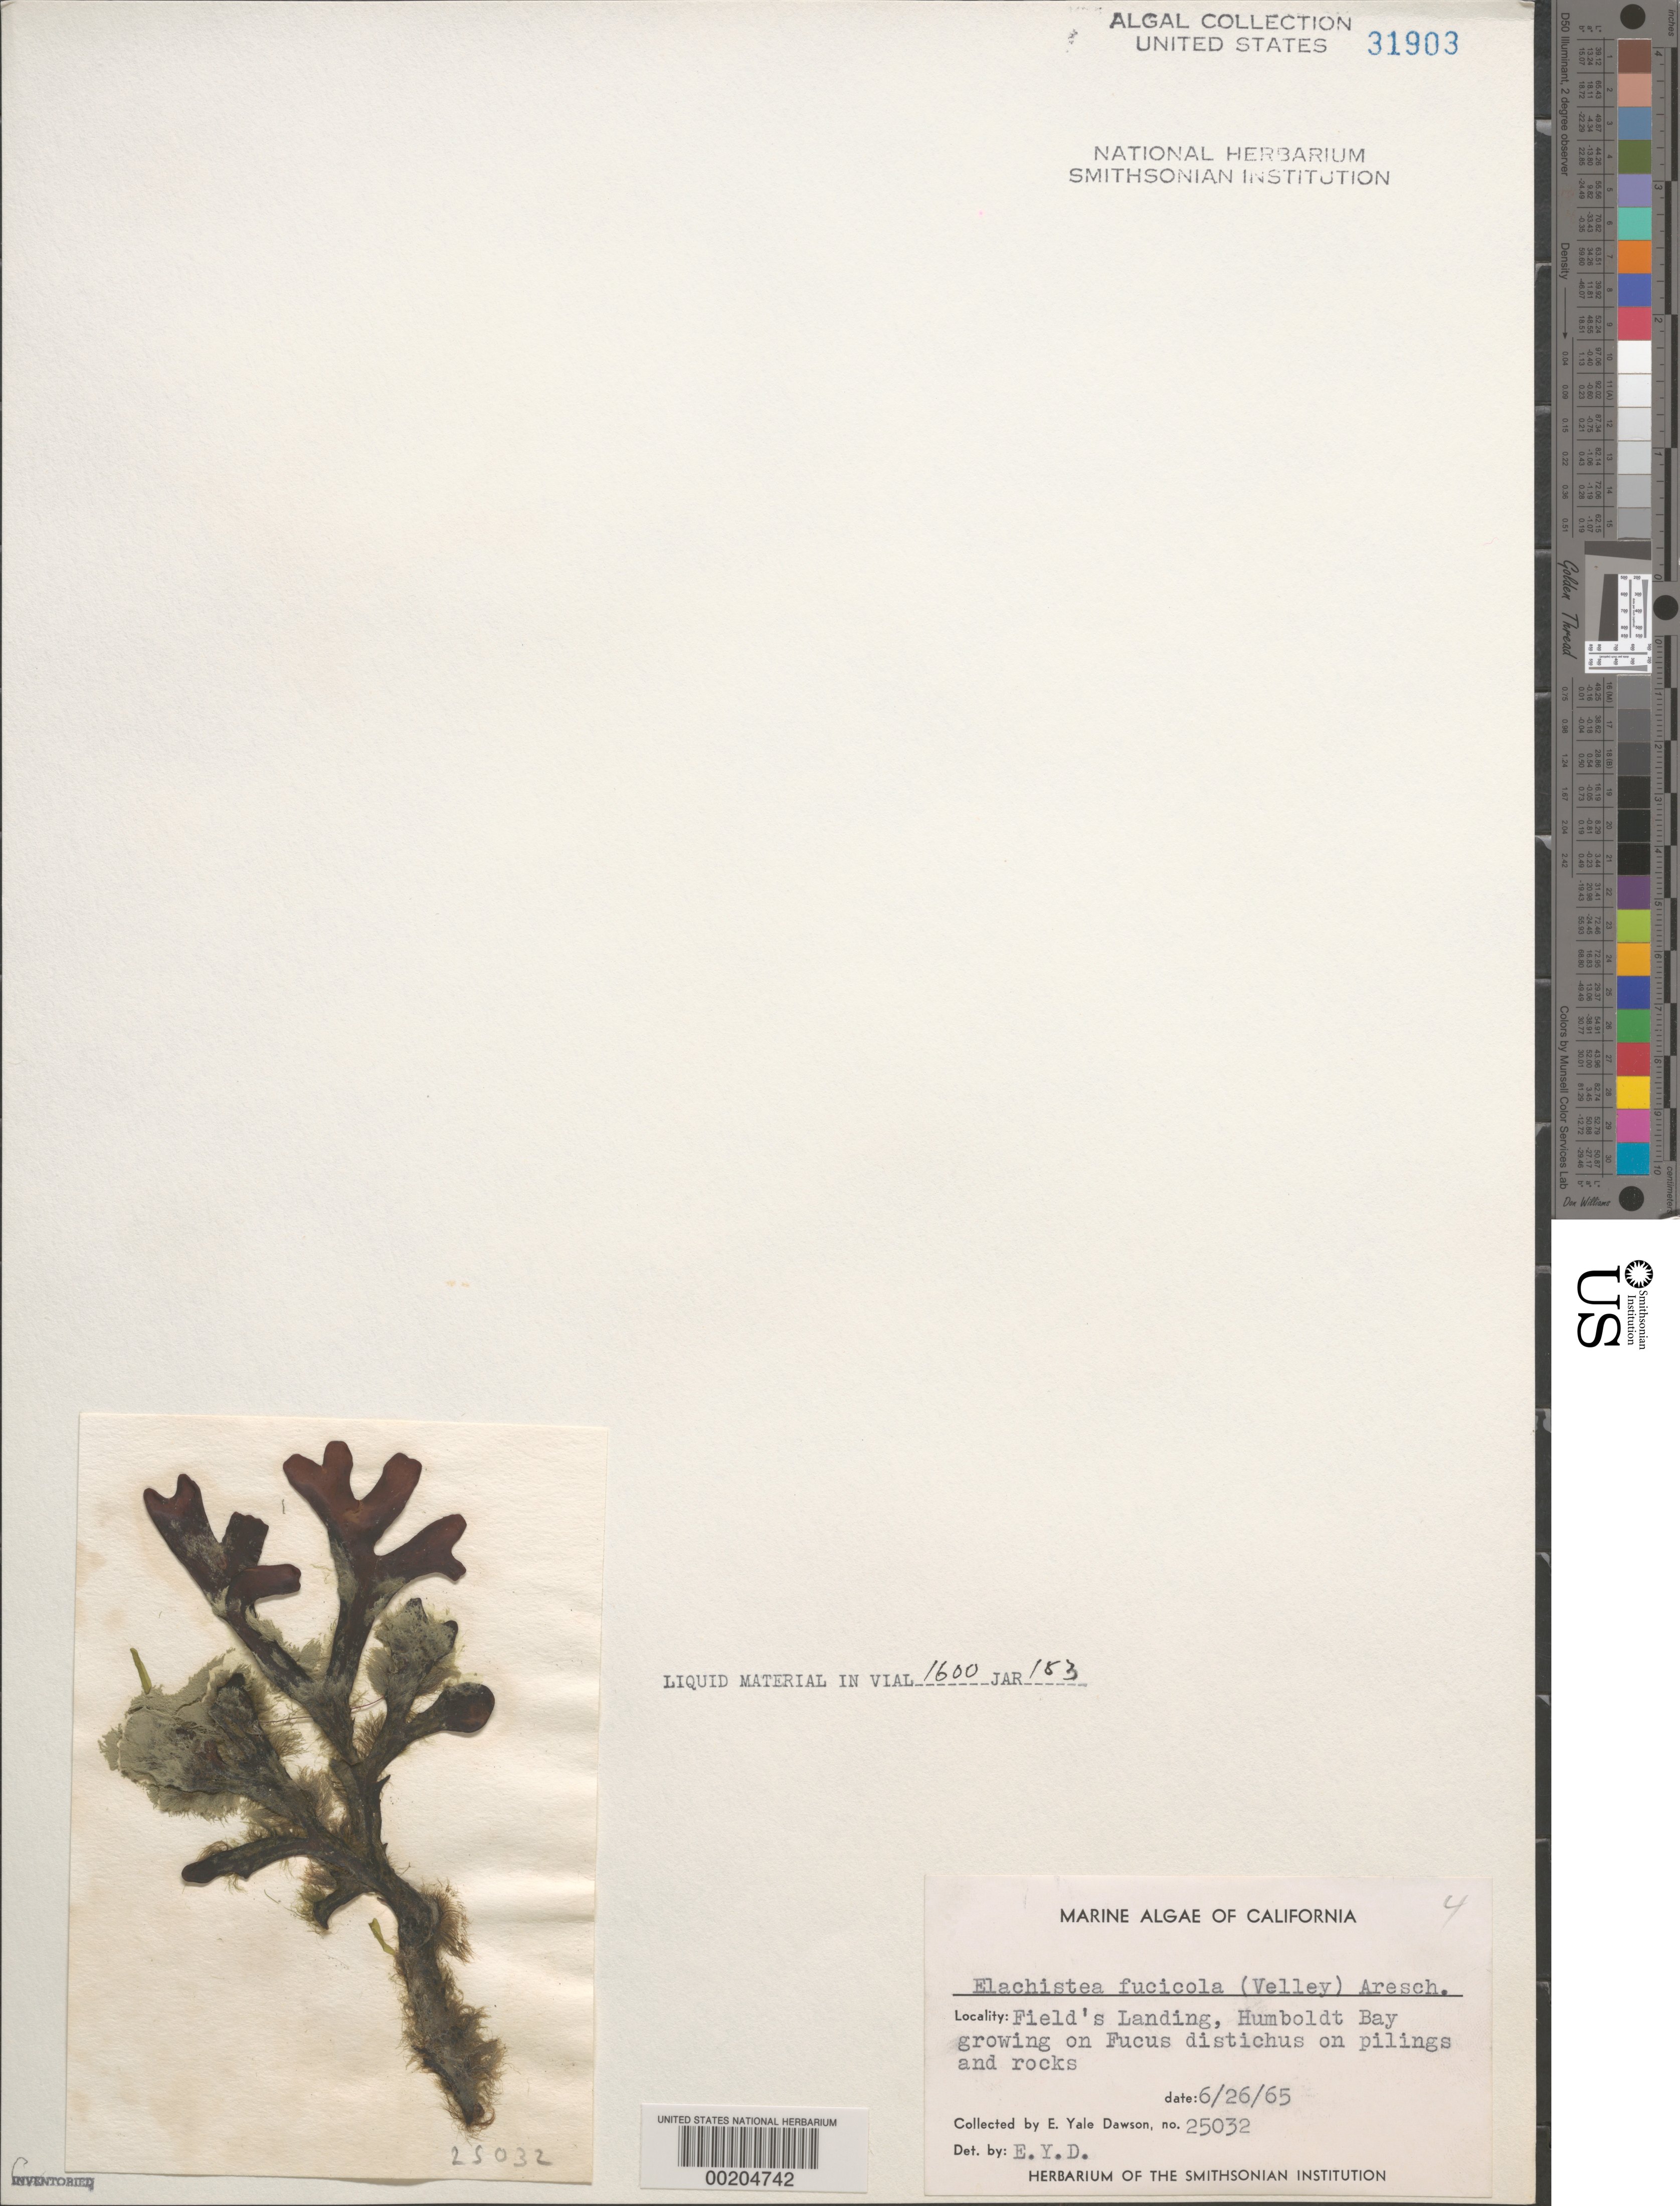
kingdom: Chromista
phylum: Ochrophyta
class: Phaeophyceae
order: Ectocarpales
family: Chordariaceae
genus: Elachista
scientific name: Elachista fucicola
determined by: Dawson, E. Y.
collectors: E. Y. Dawson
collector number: EYD 25032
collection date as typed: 26 Jun 1965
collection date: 1965-06-26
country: United States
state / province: California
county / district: Humboldt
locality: Humboldt Bay, Field's Landing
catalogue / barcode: US 31903